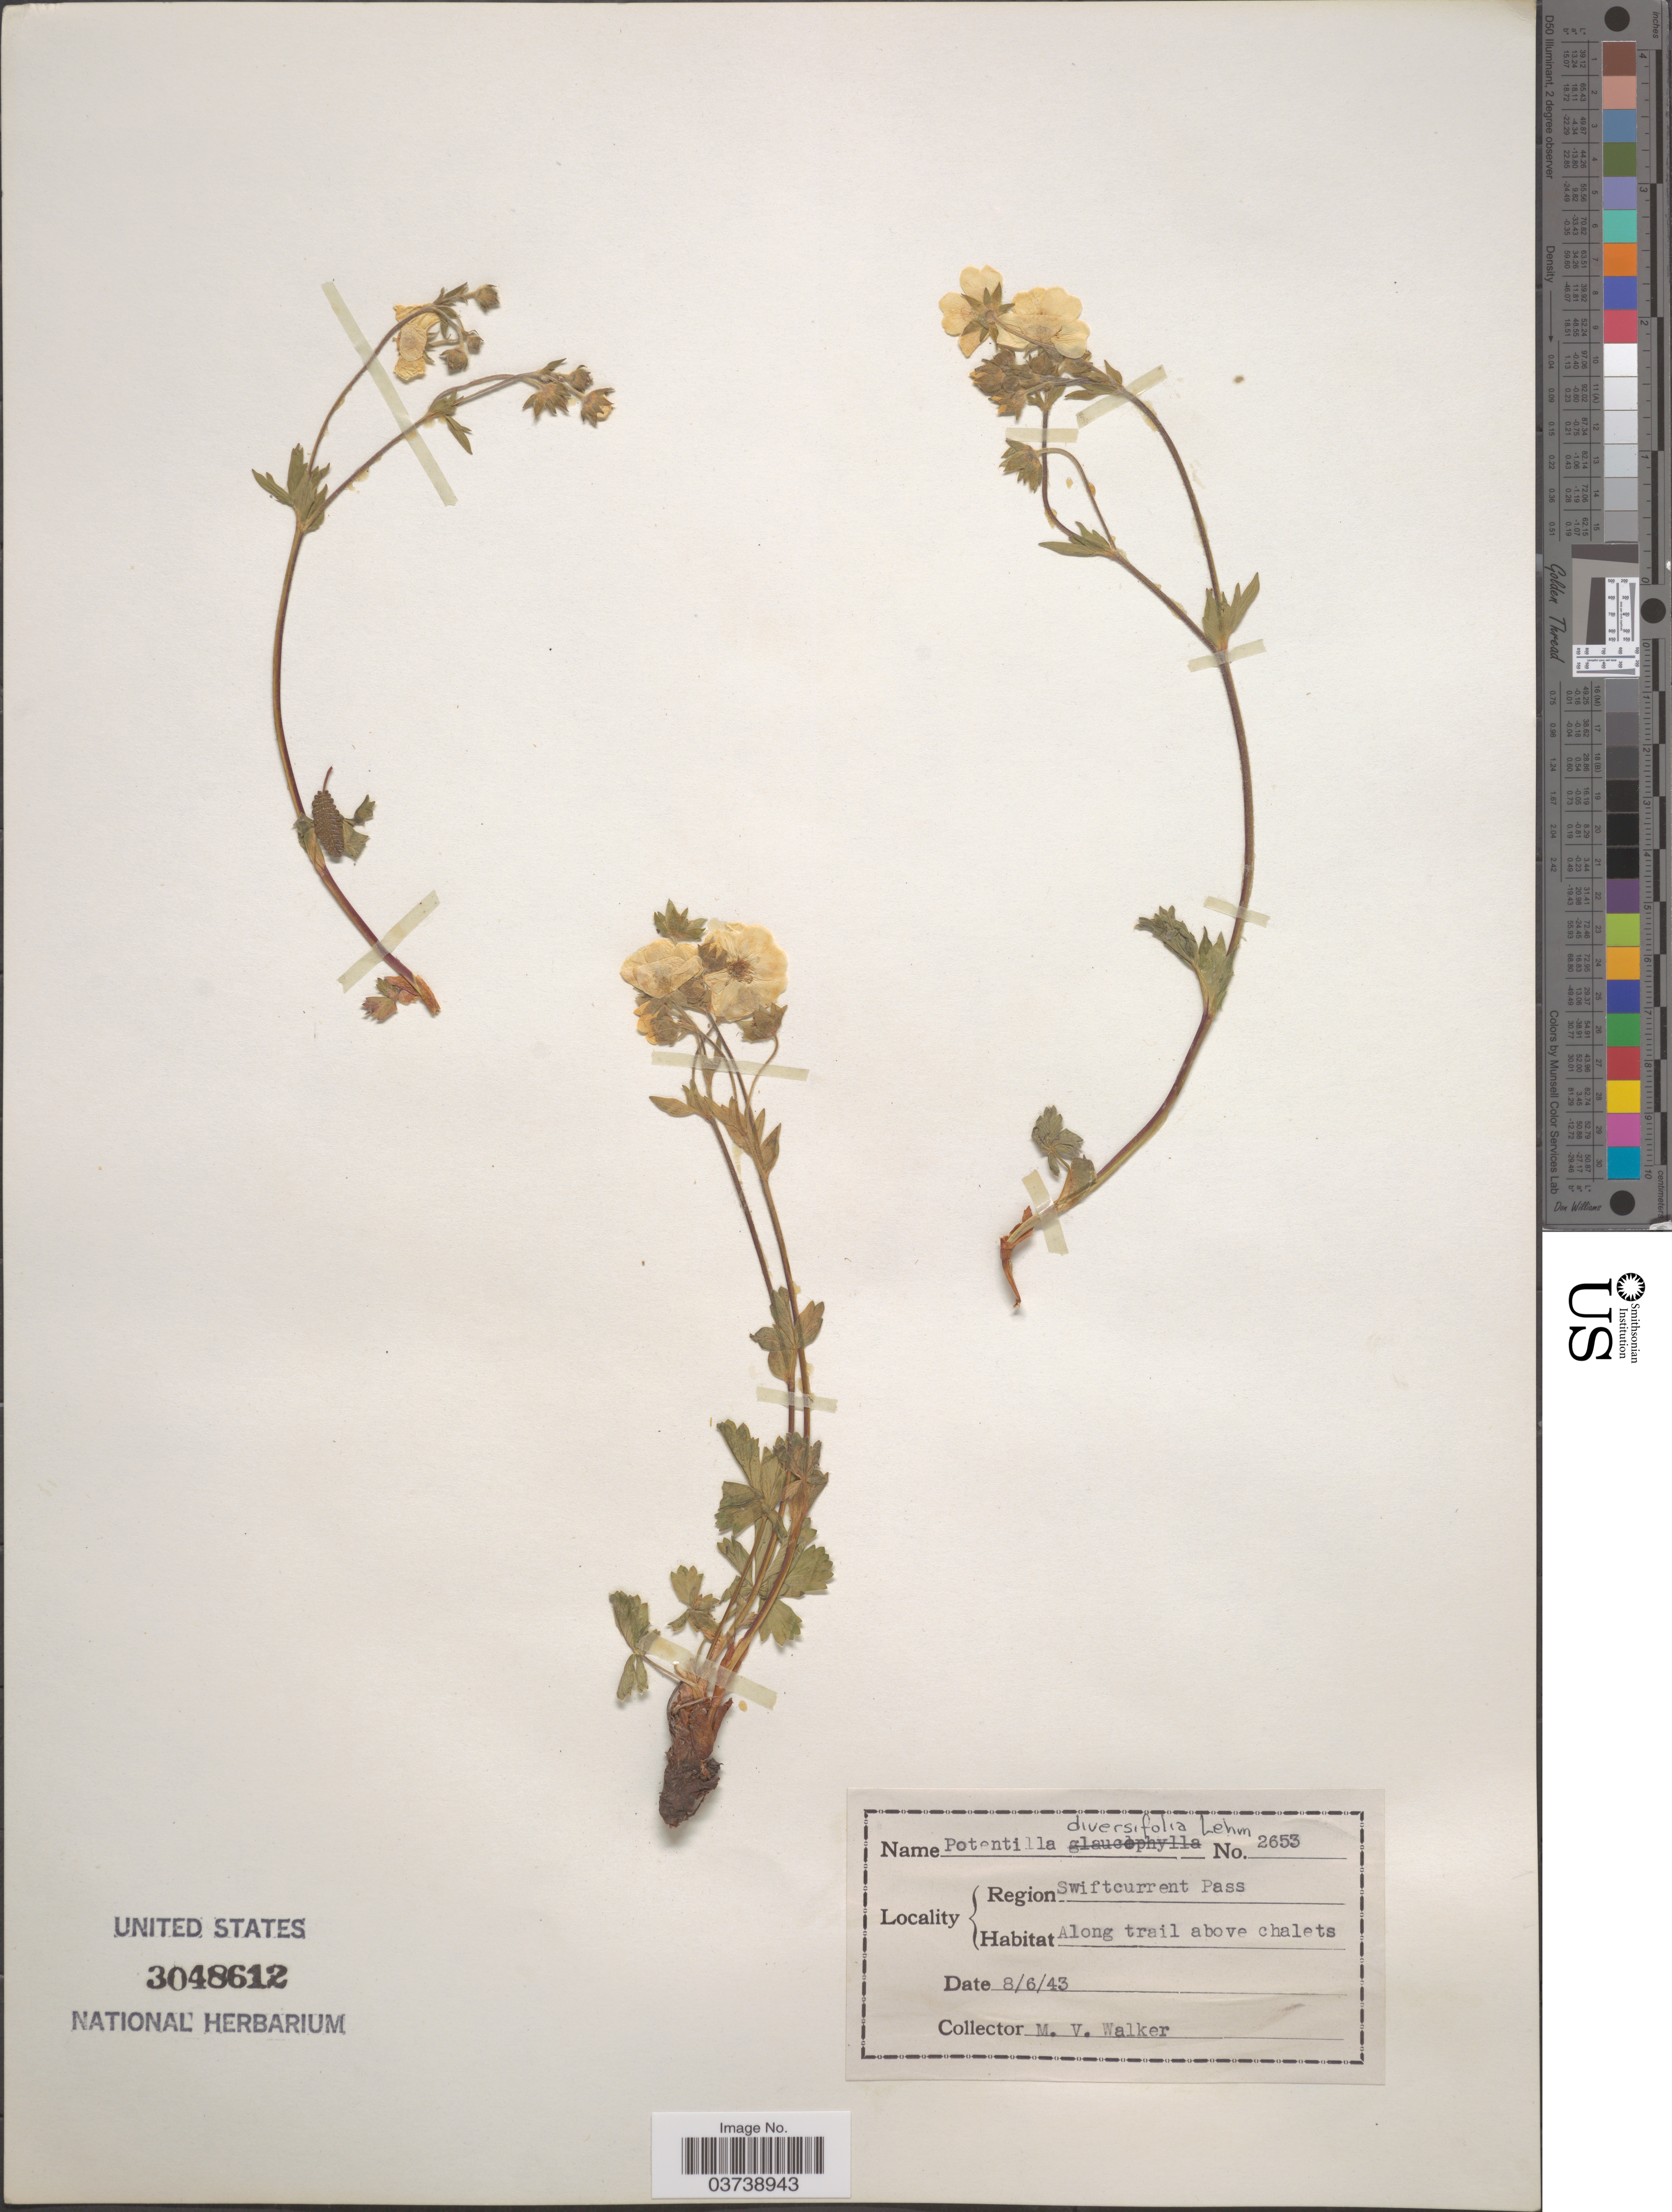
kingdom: Plantae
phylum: Tracheophyta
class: Magnoliopsida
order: Rosales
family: Rosaceae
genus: Potentilla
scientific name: Potentilla diversifolia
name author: Lehm.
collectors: M. Walker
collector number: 2653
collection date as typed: Transcribed d/m/y: 8/6/43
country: United States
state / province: Montana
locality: Region Swiftcurrent Pass. Along trail above chalets.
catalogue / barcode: US 3048612